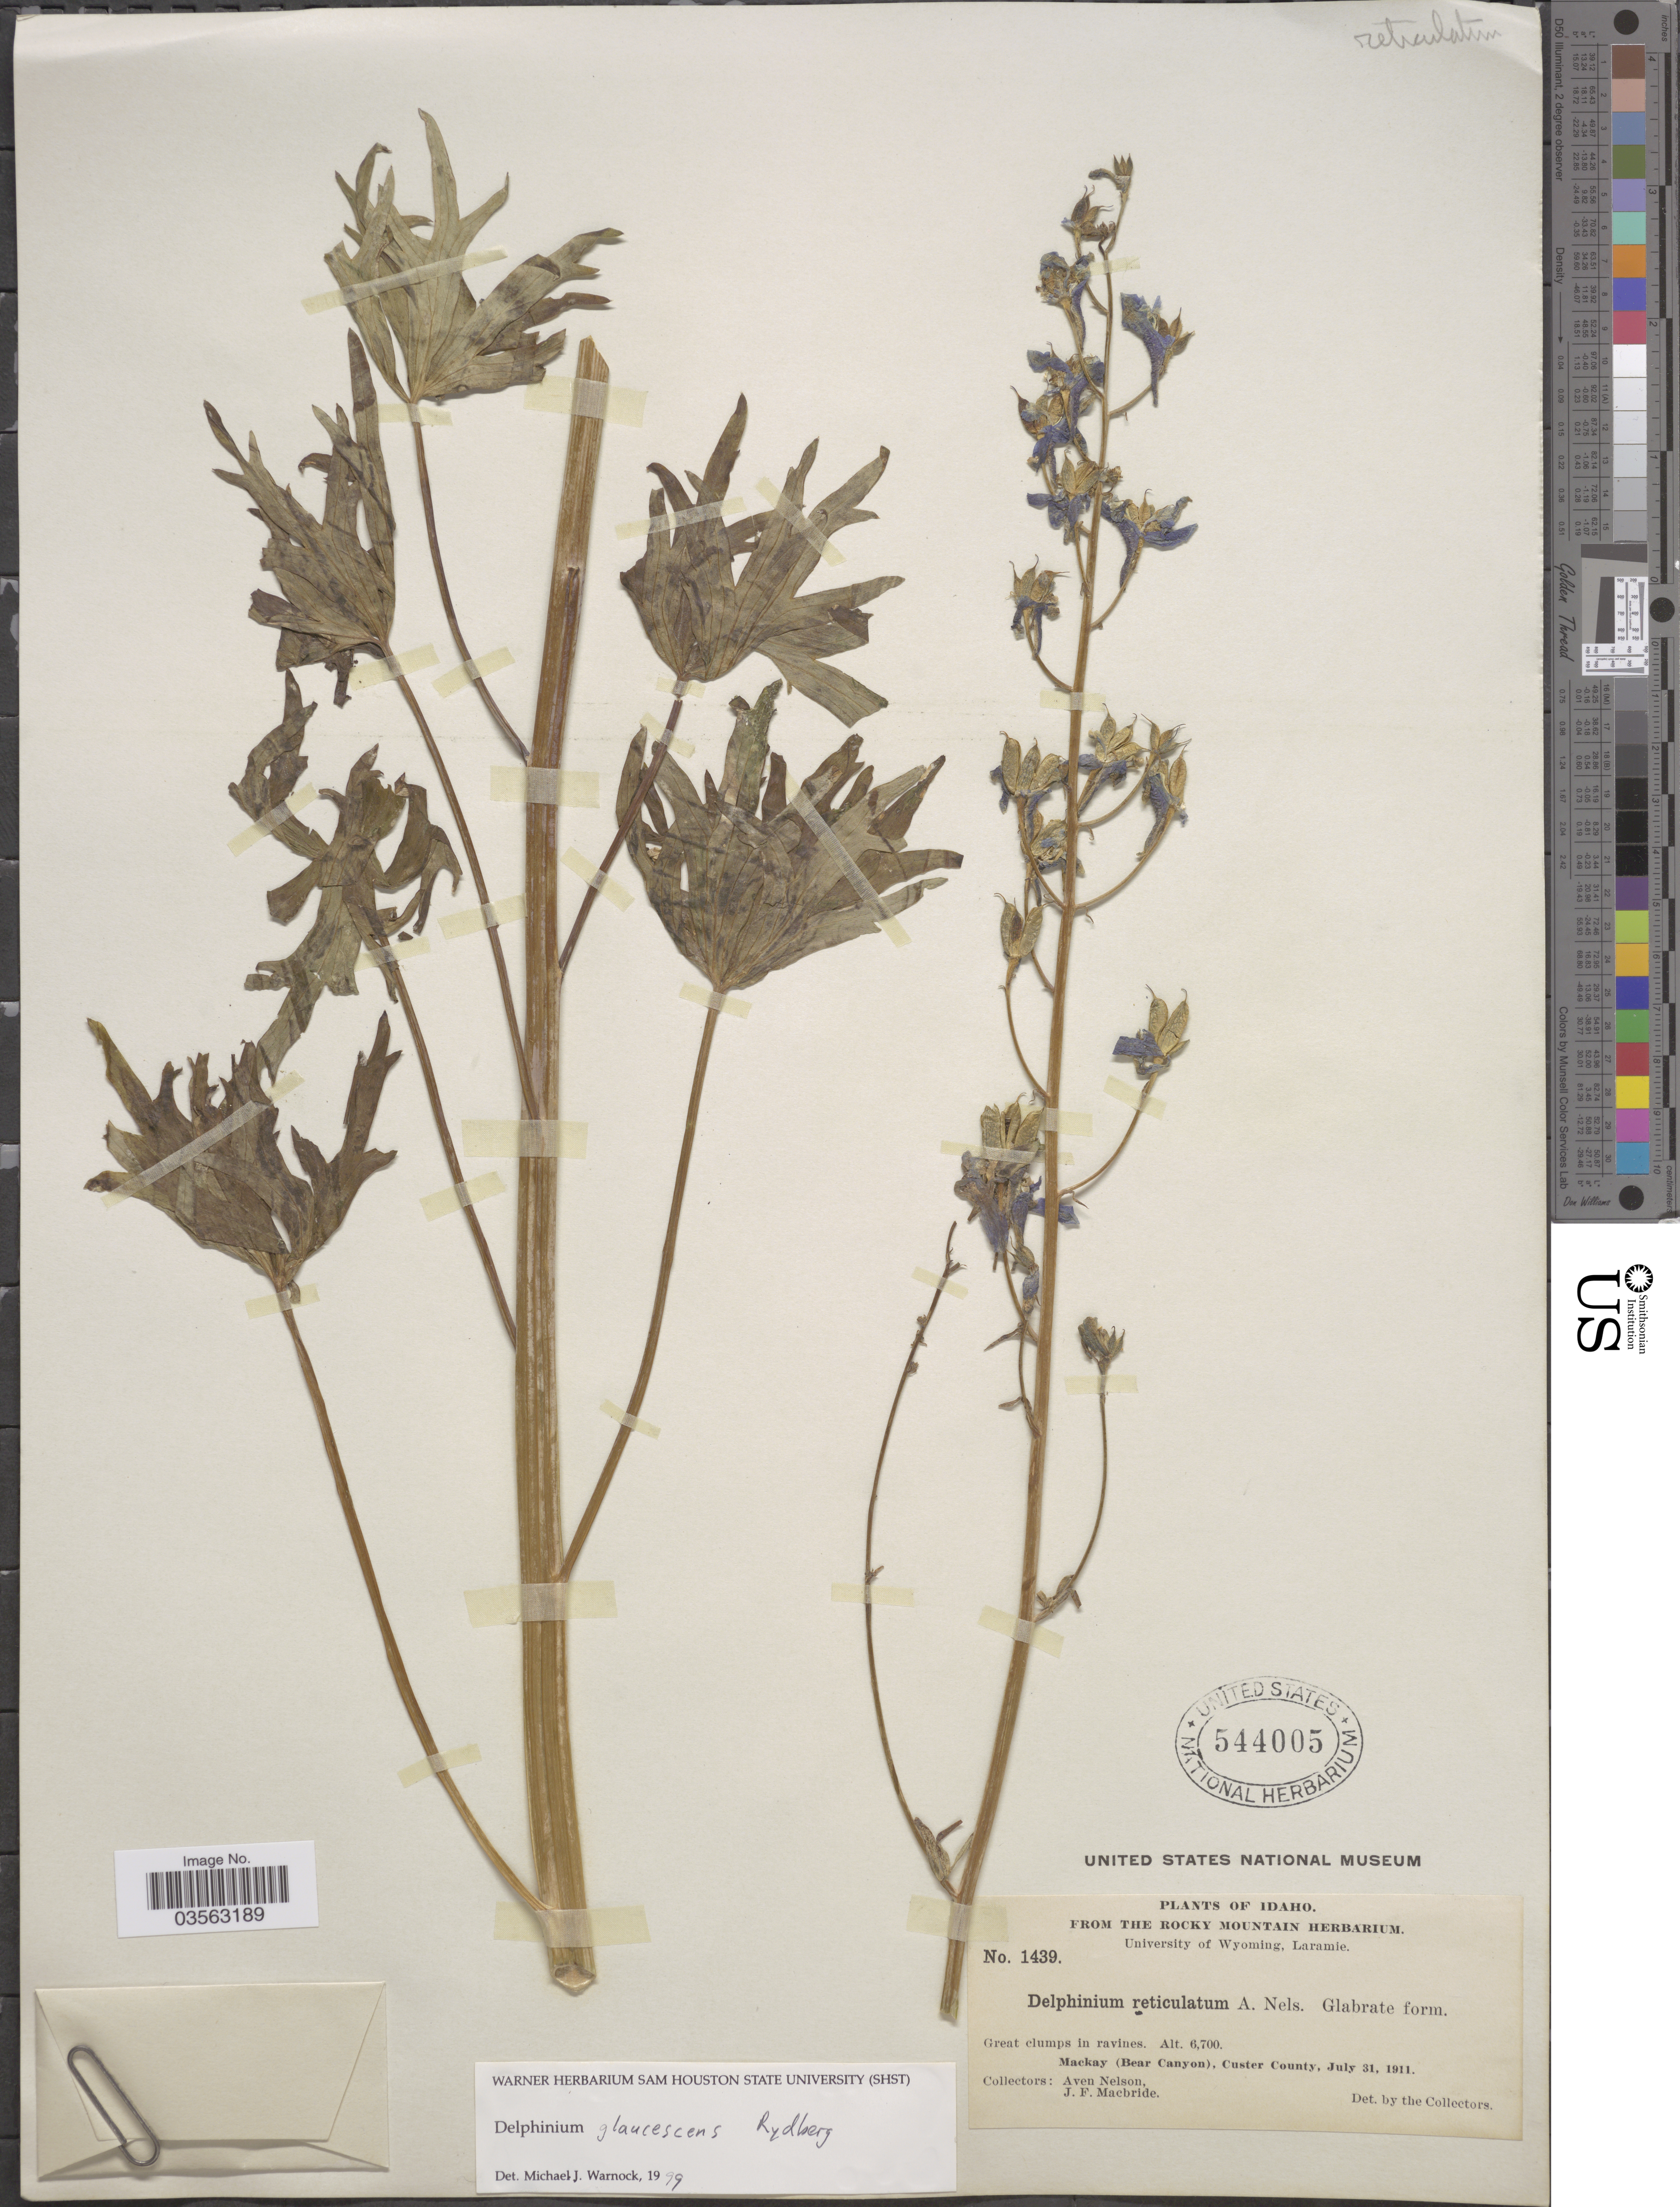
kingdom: Plantae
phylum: Tracheophyta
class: Magnoliopsida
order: Ranunculales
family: Ranunculaceae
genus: Delphinium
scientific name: Delphinium glaucescens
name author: Rydb.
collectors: A. Nelson & J. F. Macbride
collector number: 1439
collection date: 1911-07-31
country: United States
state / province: Idaho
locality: Mackay (Bear Canyon), Custer County.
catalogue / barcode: US 544005